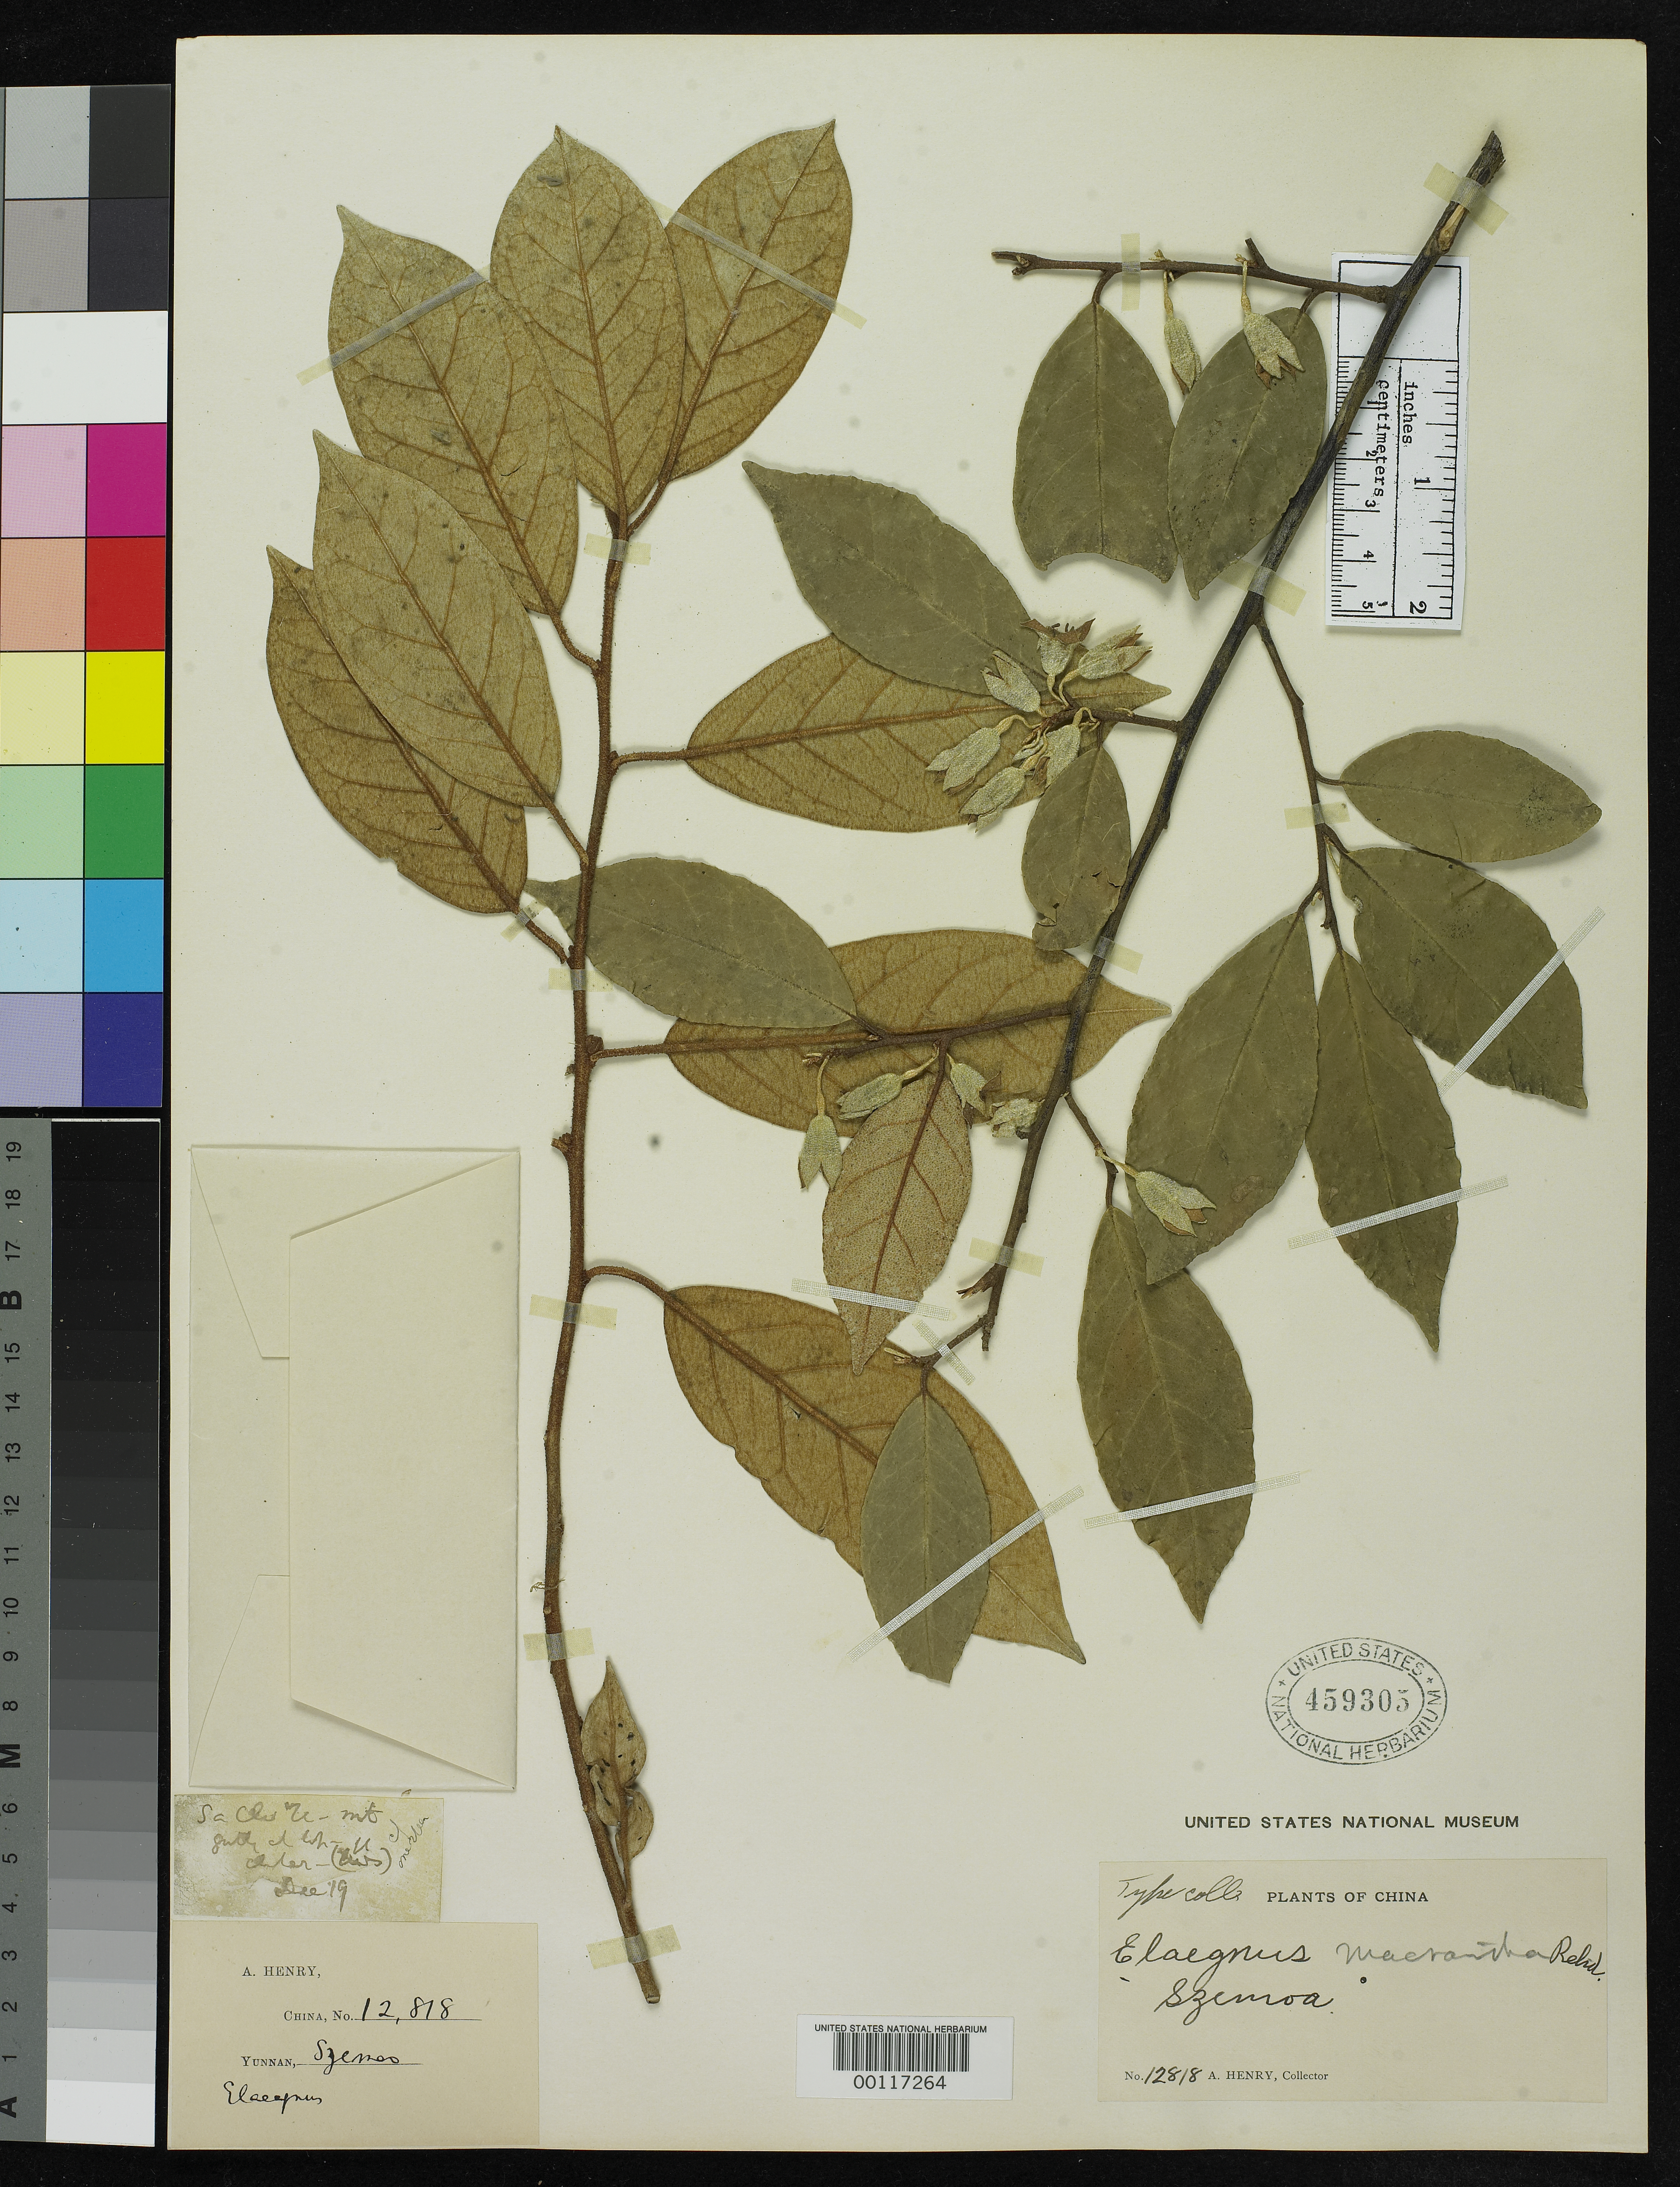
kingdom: Plantae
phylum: Tracheophyta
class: Magnoliopsida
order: Rosales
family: Elaeagnaceae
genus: Elaeagnus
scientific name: Elaeagnus macrantha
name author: Rehder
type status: Type Collection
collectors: A. Henry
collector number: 12818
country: China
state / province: Yunnan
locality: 30 miles E of Szemao.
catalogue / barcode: US 459305